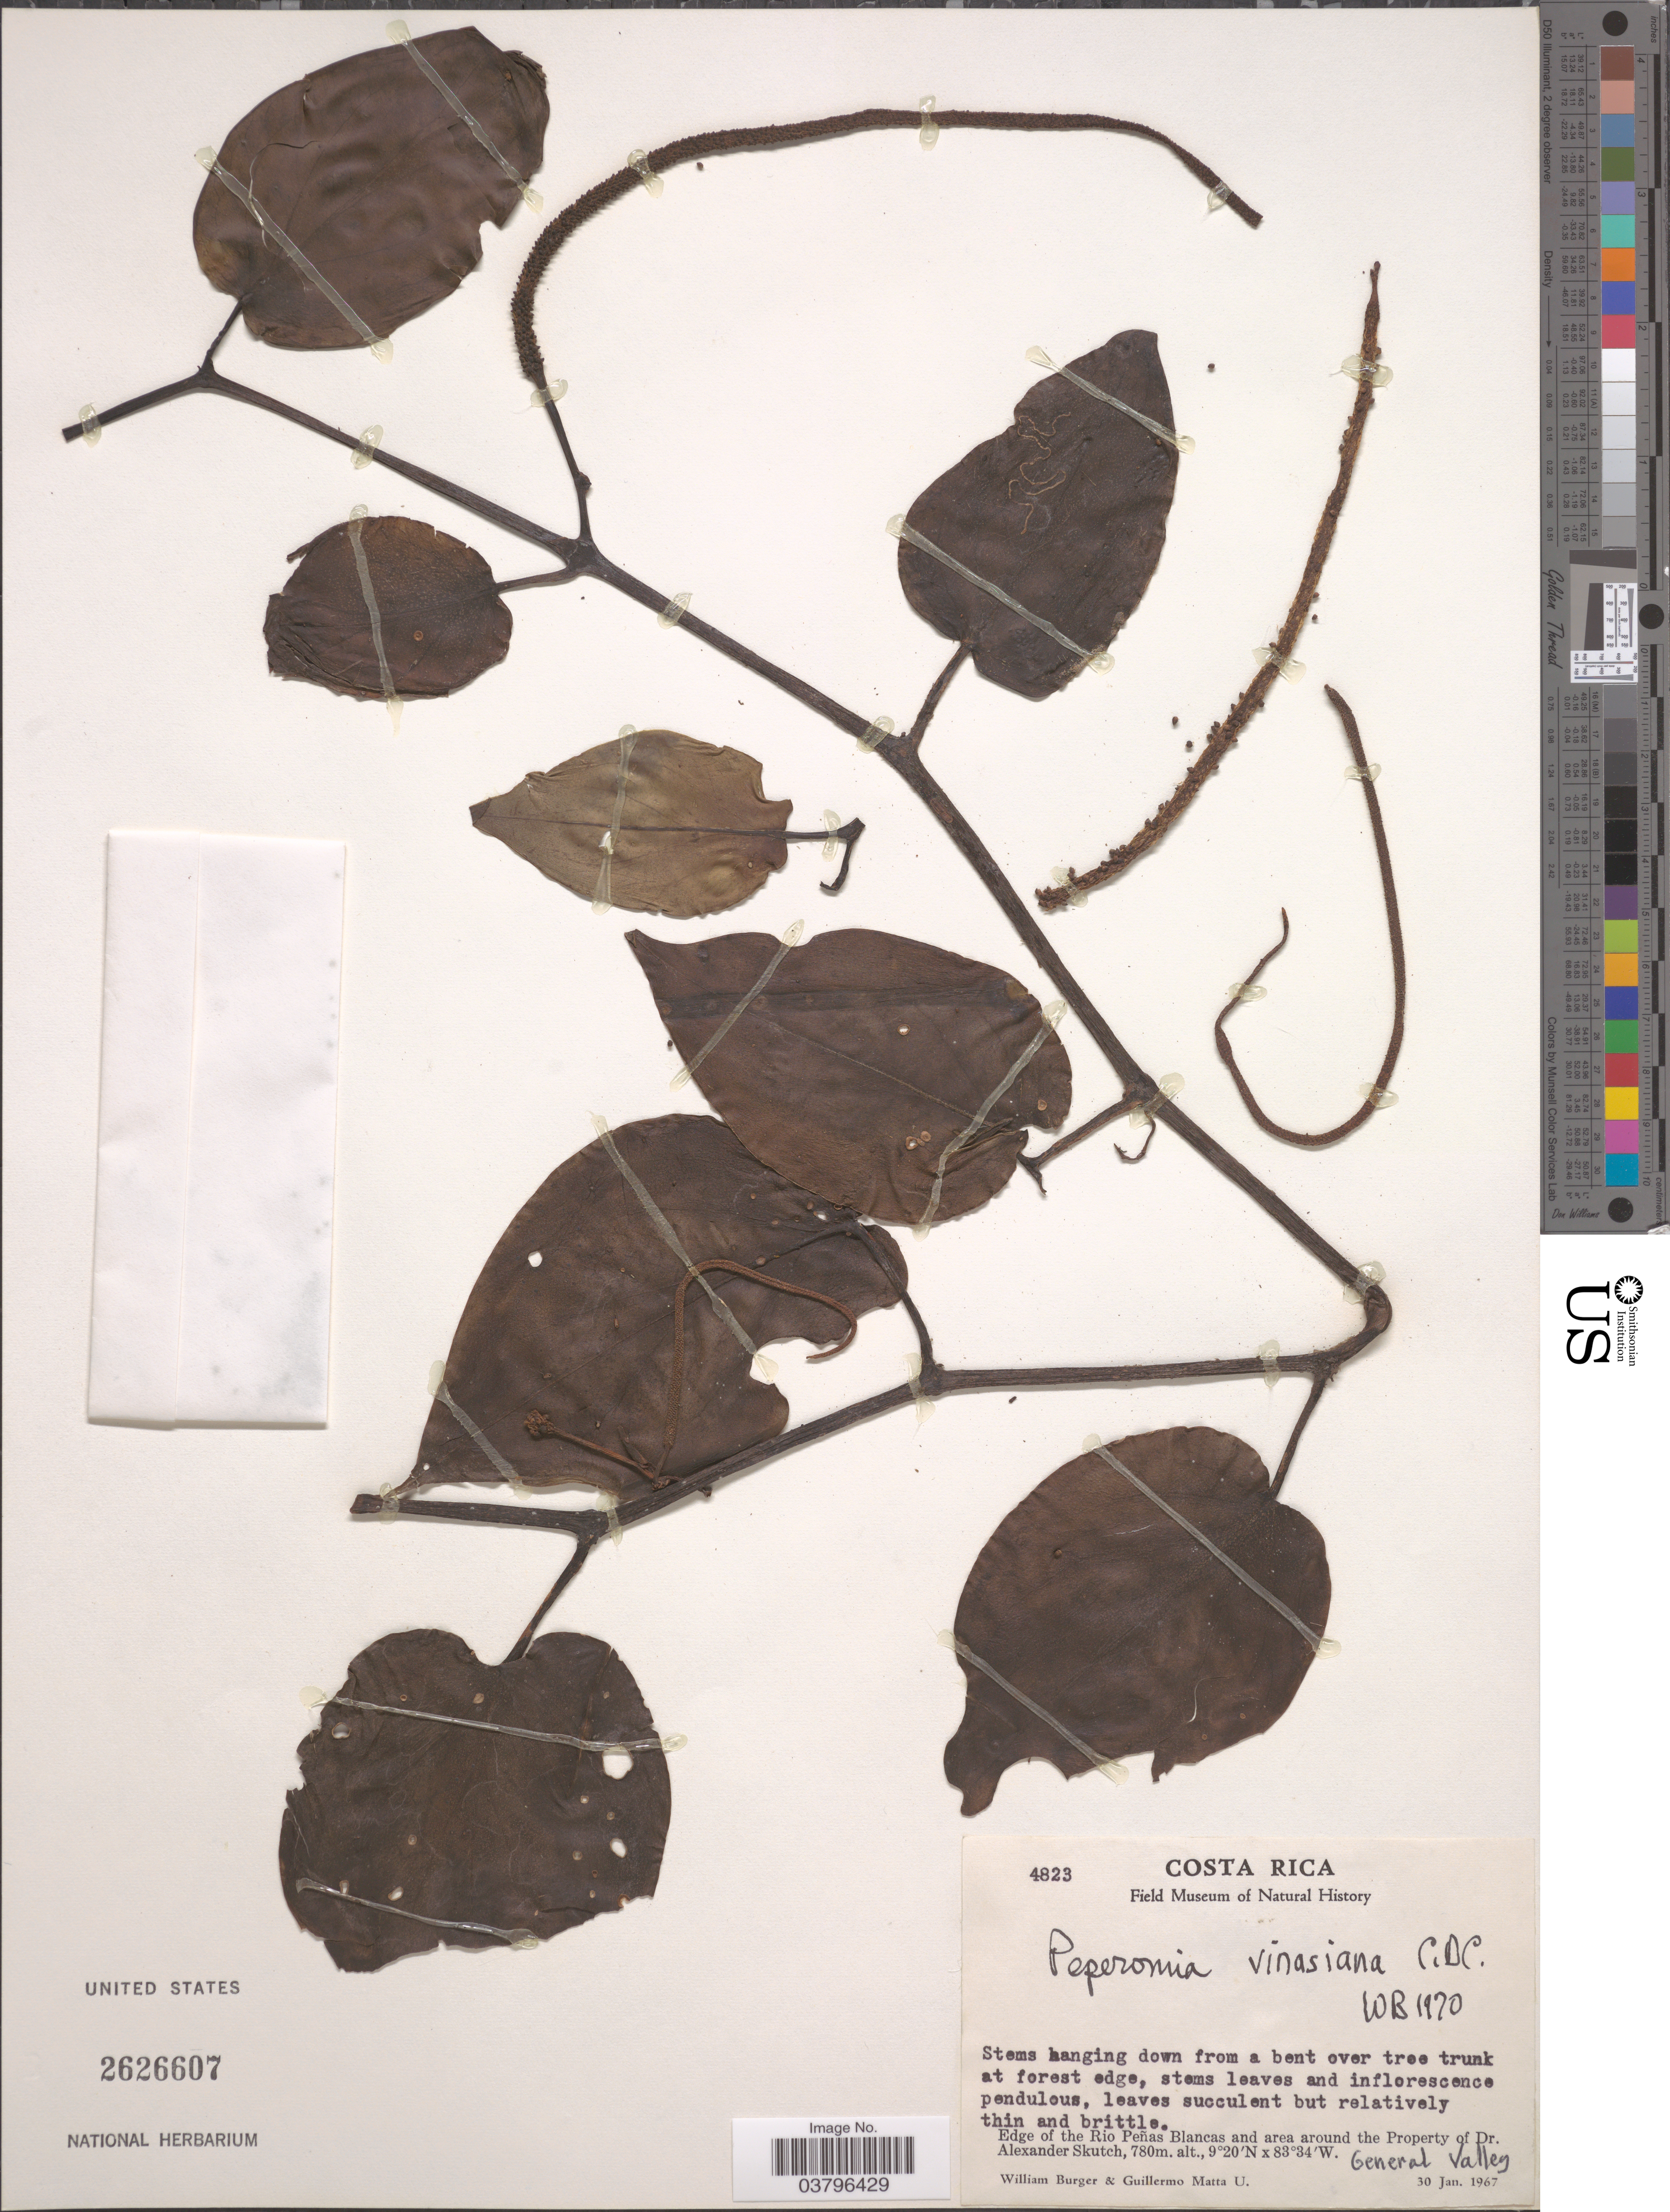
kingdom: Plantae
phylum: Tracheophyta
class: Magnoliopsida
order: Piperales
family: Piperaceae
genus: Peperomia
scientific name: Peperomia vinasiana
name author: C. DC.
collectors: W. Burger & G. Matta U.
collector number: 4823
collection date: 1967-01-30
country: Costa Rica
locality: Edge of the Rio Peñas Blancas and area around the Property of Dr. Alexander Skutch.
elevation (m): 780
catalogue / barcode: US 2626607